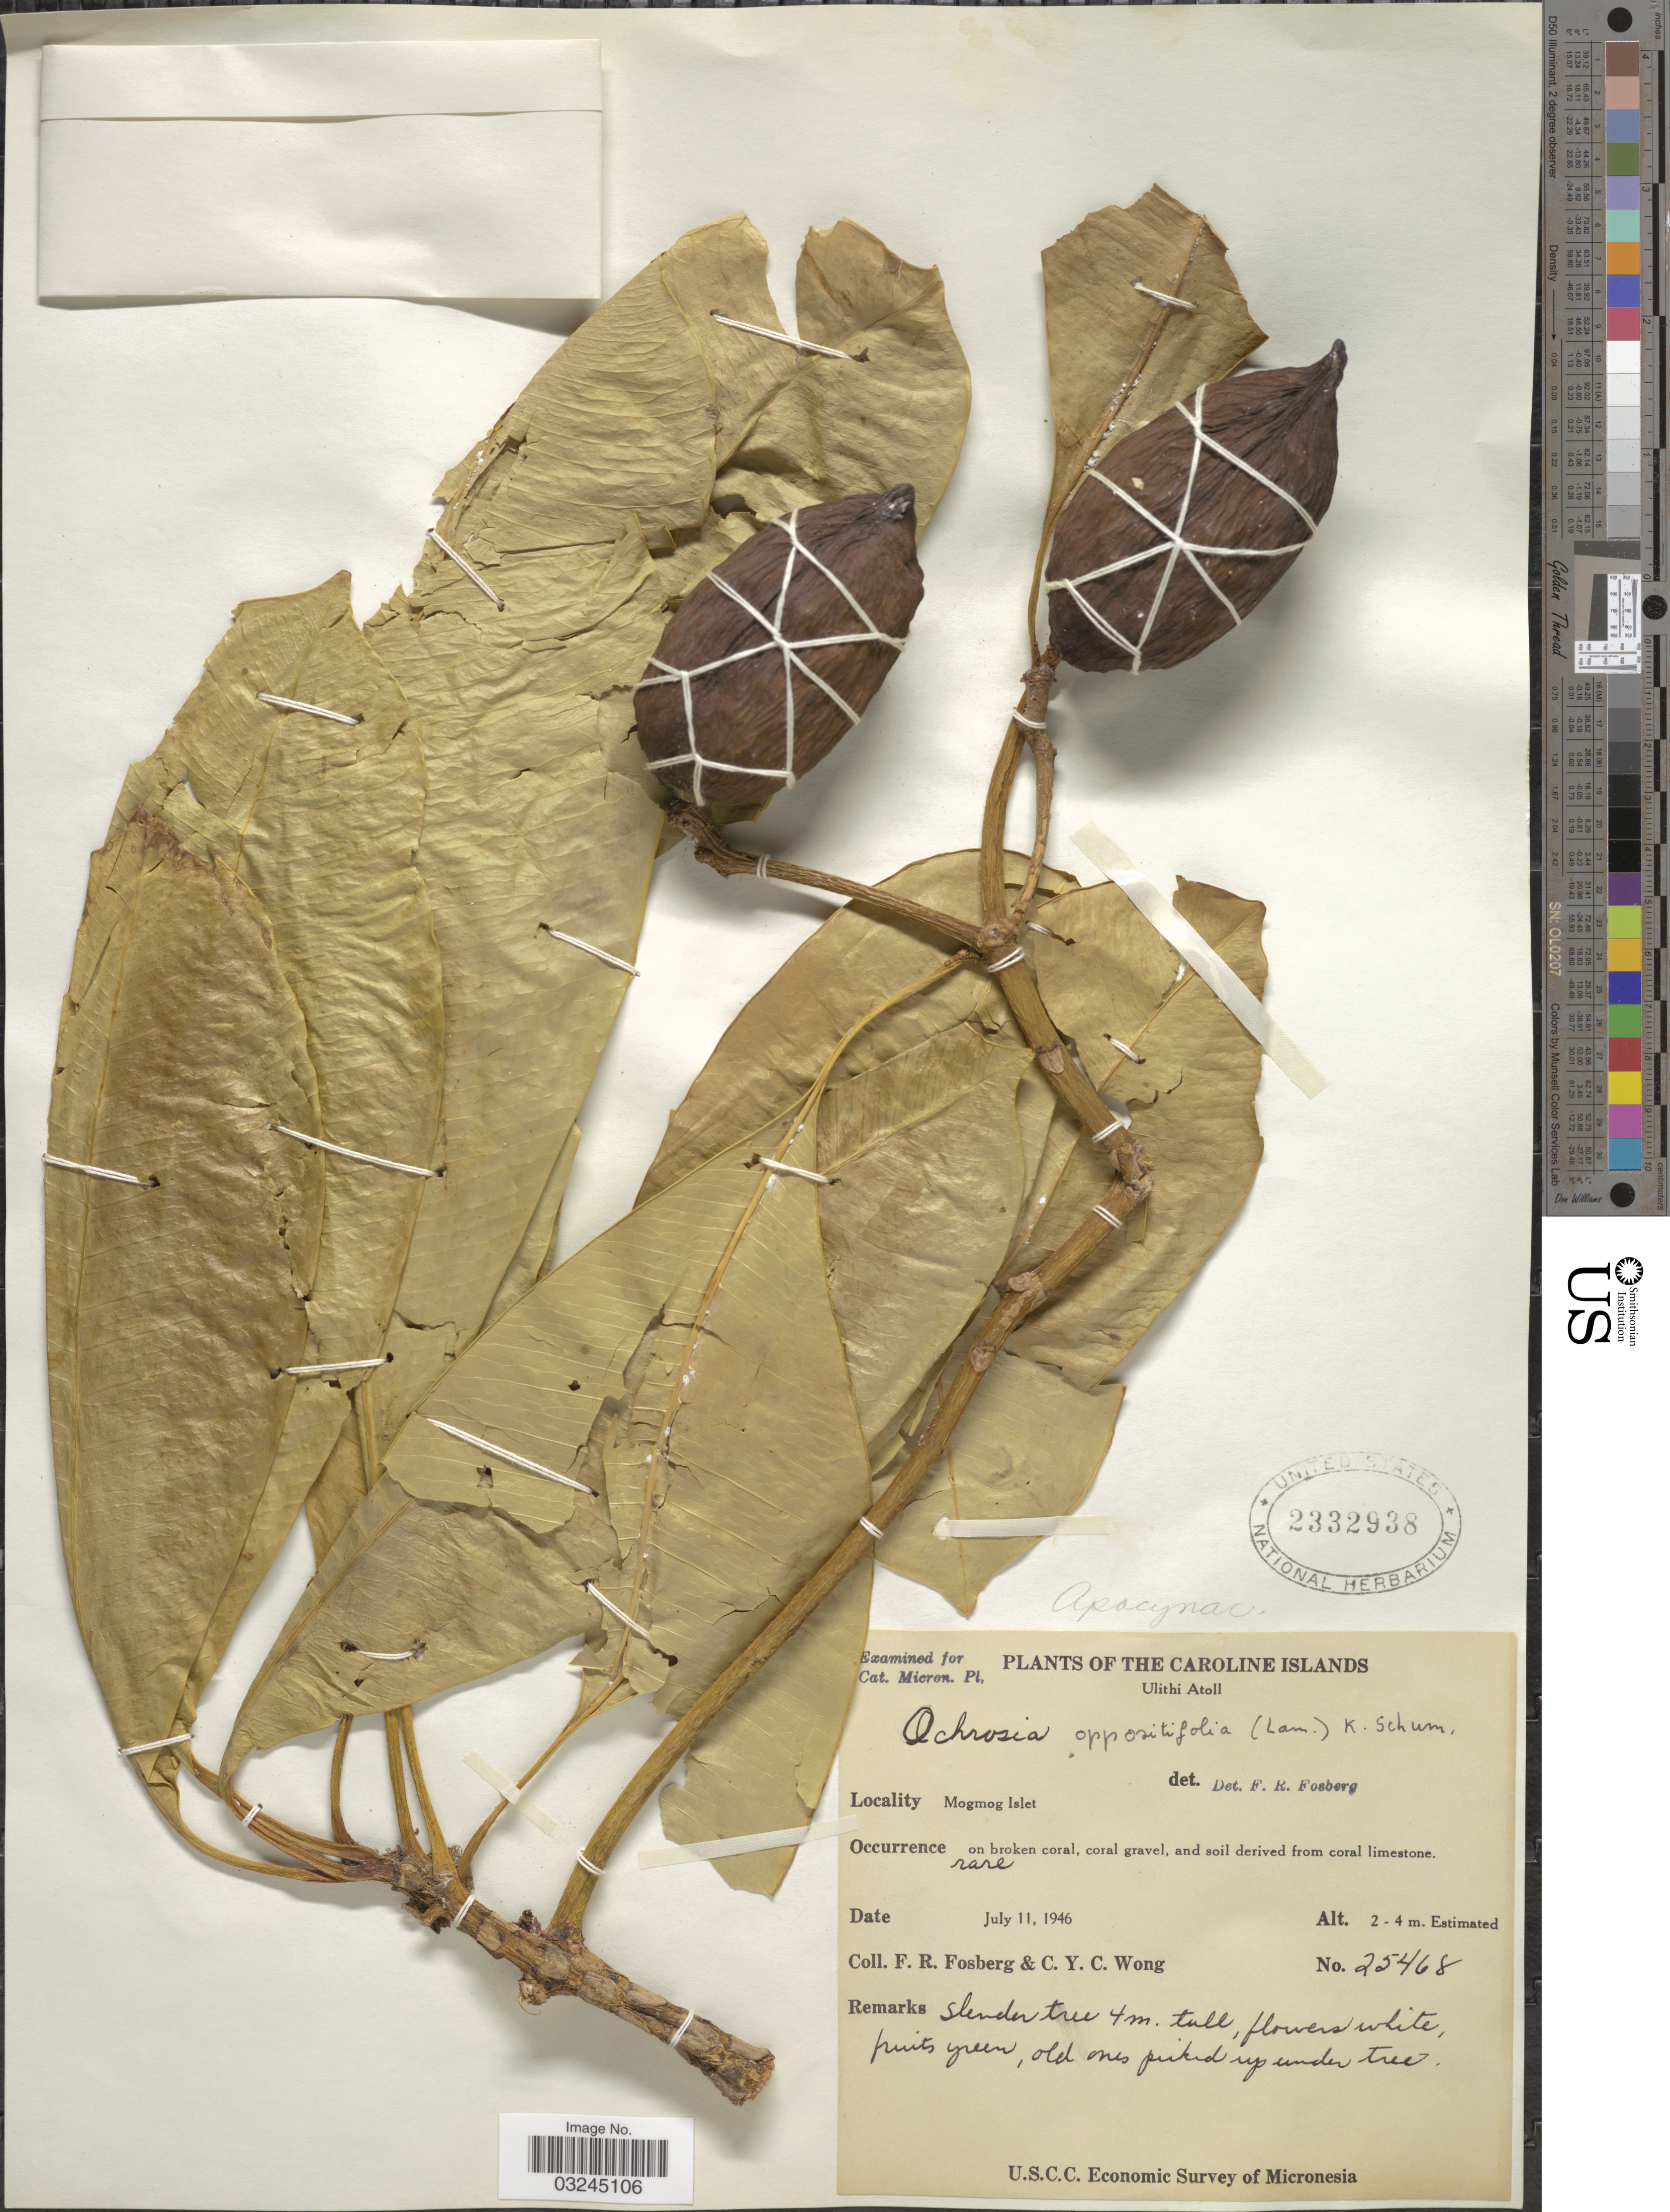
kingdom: Plantae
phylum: Tracheophyta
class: Magnoliopsida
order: Gentianales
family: Apocynaceae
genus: Ochrosia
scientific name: Ochrosia oppositifolia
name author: (Lam.) K. Schum.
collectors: F. R. Fosberg & C. Y. C. Wong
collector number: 25468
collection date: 1946-07-11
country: Micronesia, Federated States of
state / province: Yap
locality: The Caroline Islands. Ulithi Atoll. Mogmog Islet.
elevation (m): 2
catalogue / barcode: US 2332938